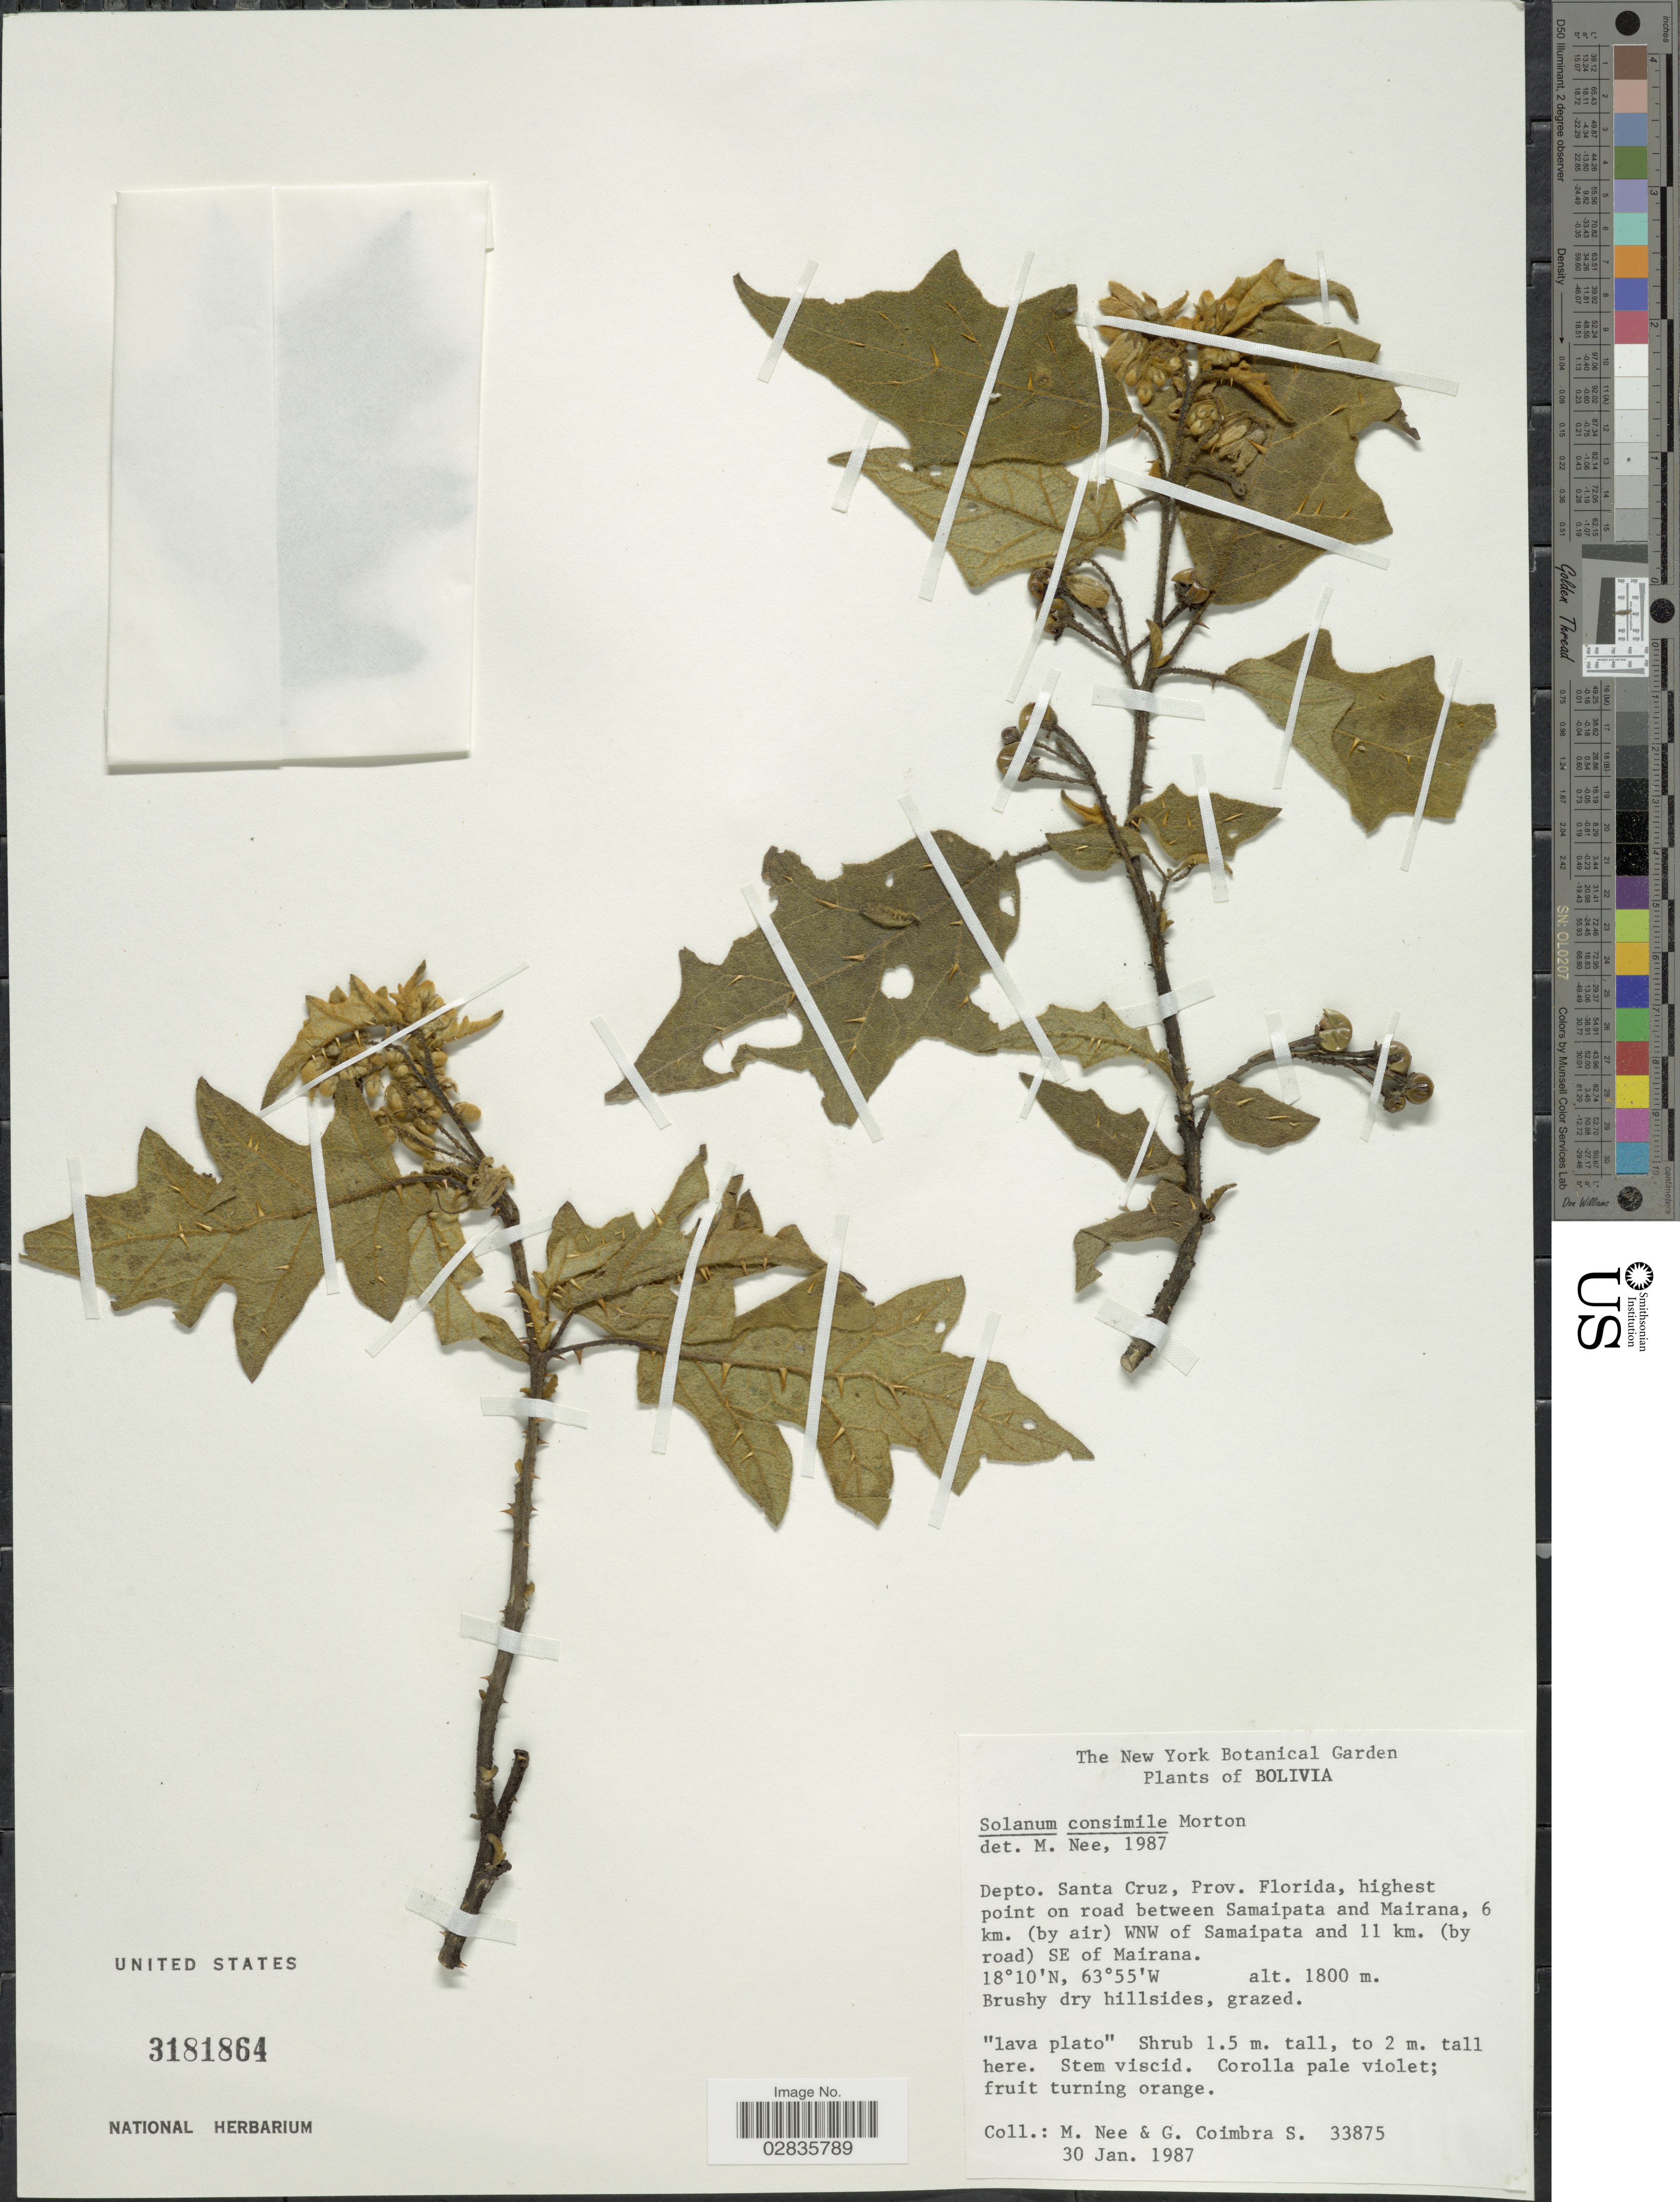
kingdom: Plantae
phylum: Tracheophyta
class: Magnoliopsida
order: Solanales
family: Solanaceae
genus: Solanum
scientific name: Solanum consimile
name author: C.V. Morton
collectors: M. Nee & G. Coimbra S.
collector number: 33875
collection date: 1987-01-30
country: Bolivia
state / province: Santa Cruz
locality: Depto. Santa Cruz, Prov. Florida, highest point on road between Samaipata and Mairana, 6 km. (by air) WNW of Samaipata and 11 km. (by road) SE of Mairana.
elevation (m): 1800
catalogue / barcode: US 3181864